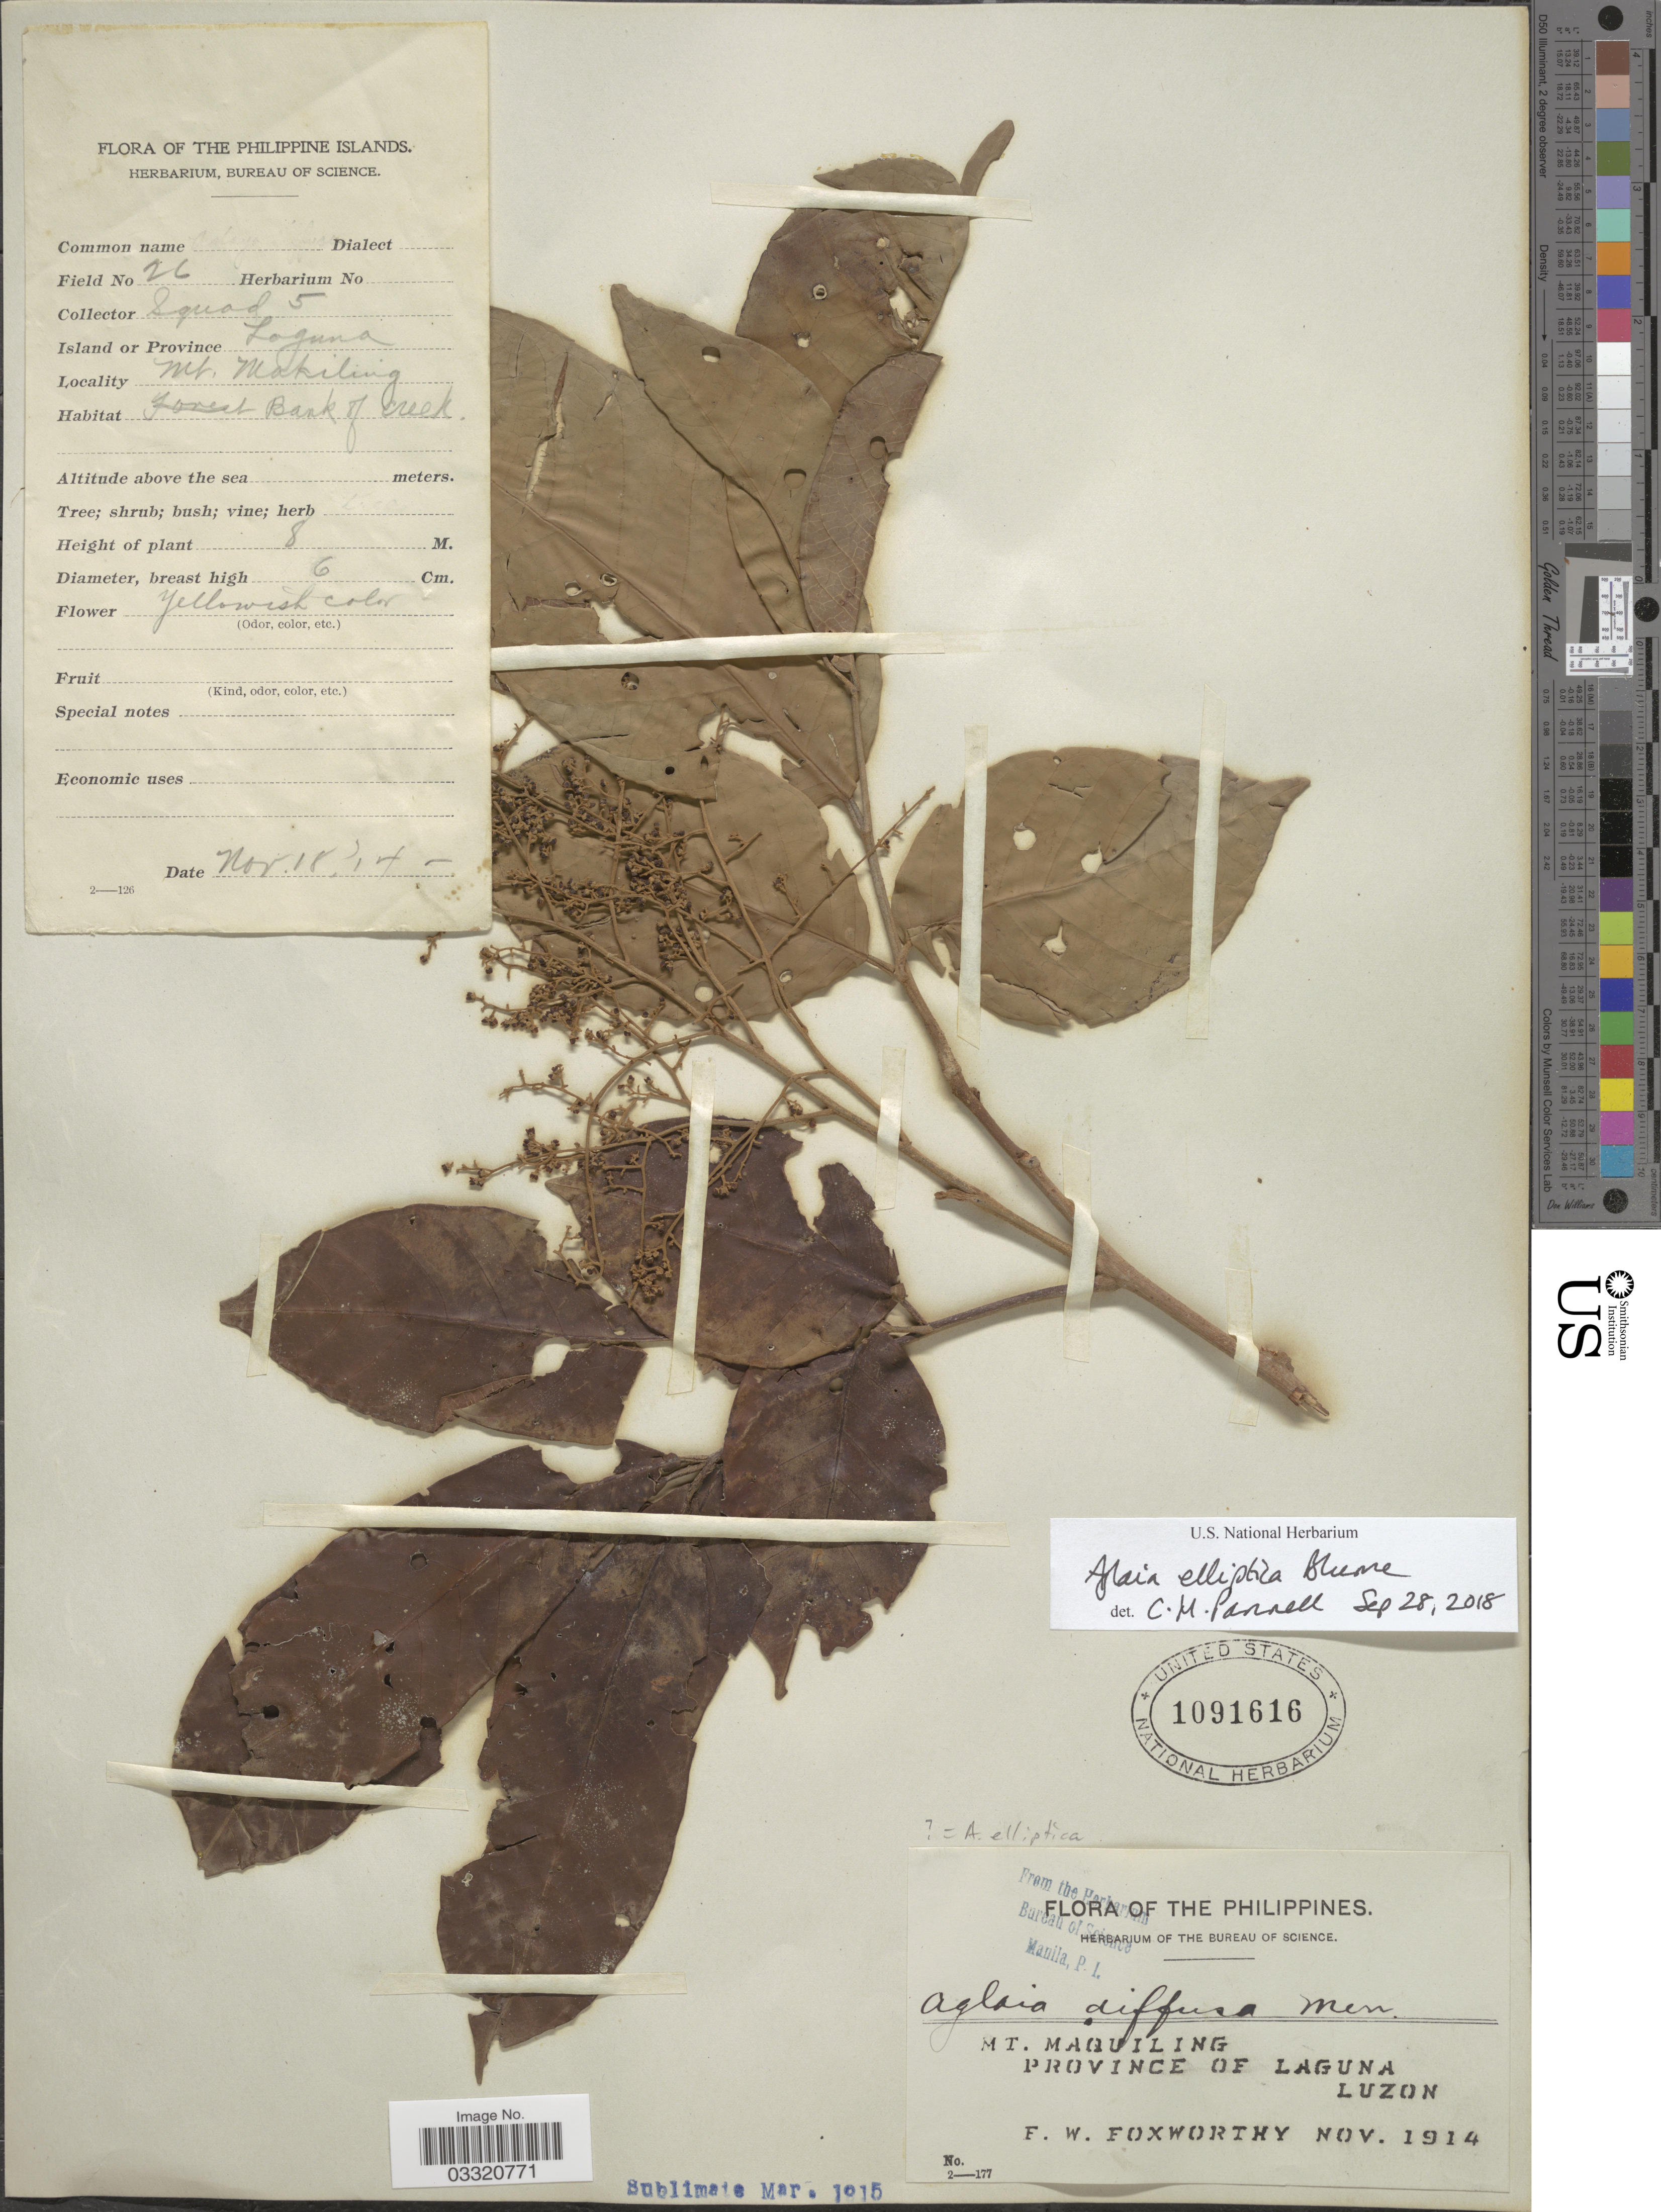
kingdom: Plantae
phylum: Tracheophyta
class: Magnoliopsida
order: Sapindales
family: Meliaceae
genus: Aglaia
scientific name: Aglaia elliptica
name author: Blume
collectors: F. W. Foxworthy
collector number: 26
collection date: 1914-11-18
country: Philippines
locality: Mt. Maquiling. Province of Laguna, Luzon. Mt. Makiling.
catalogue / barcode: US 1091616